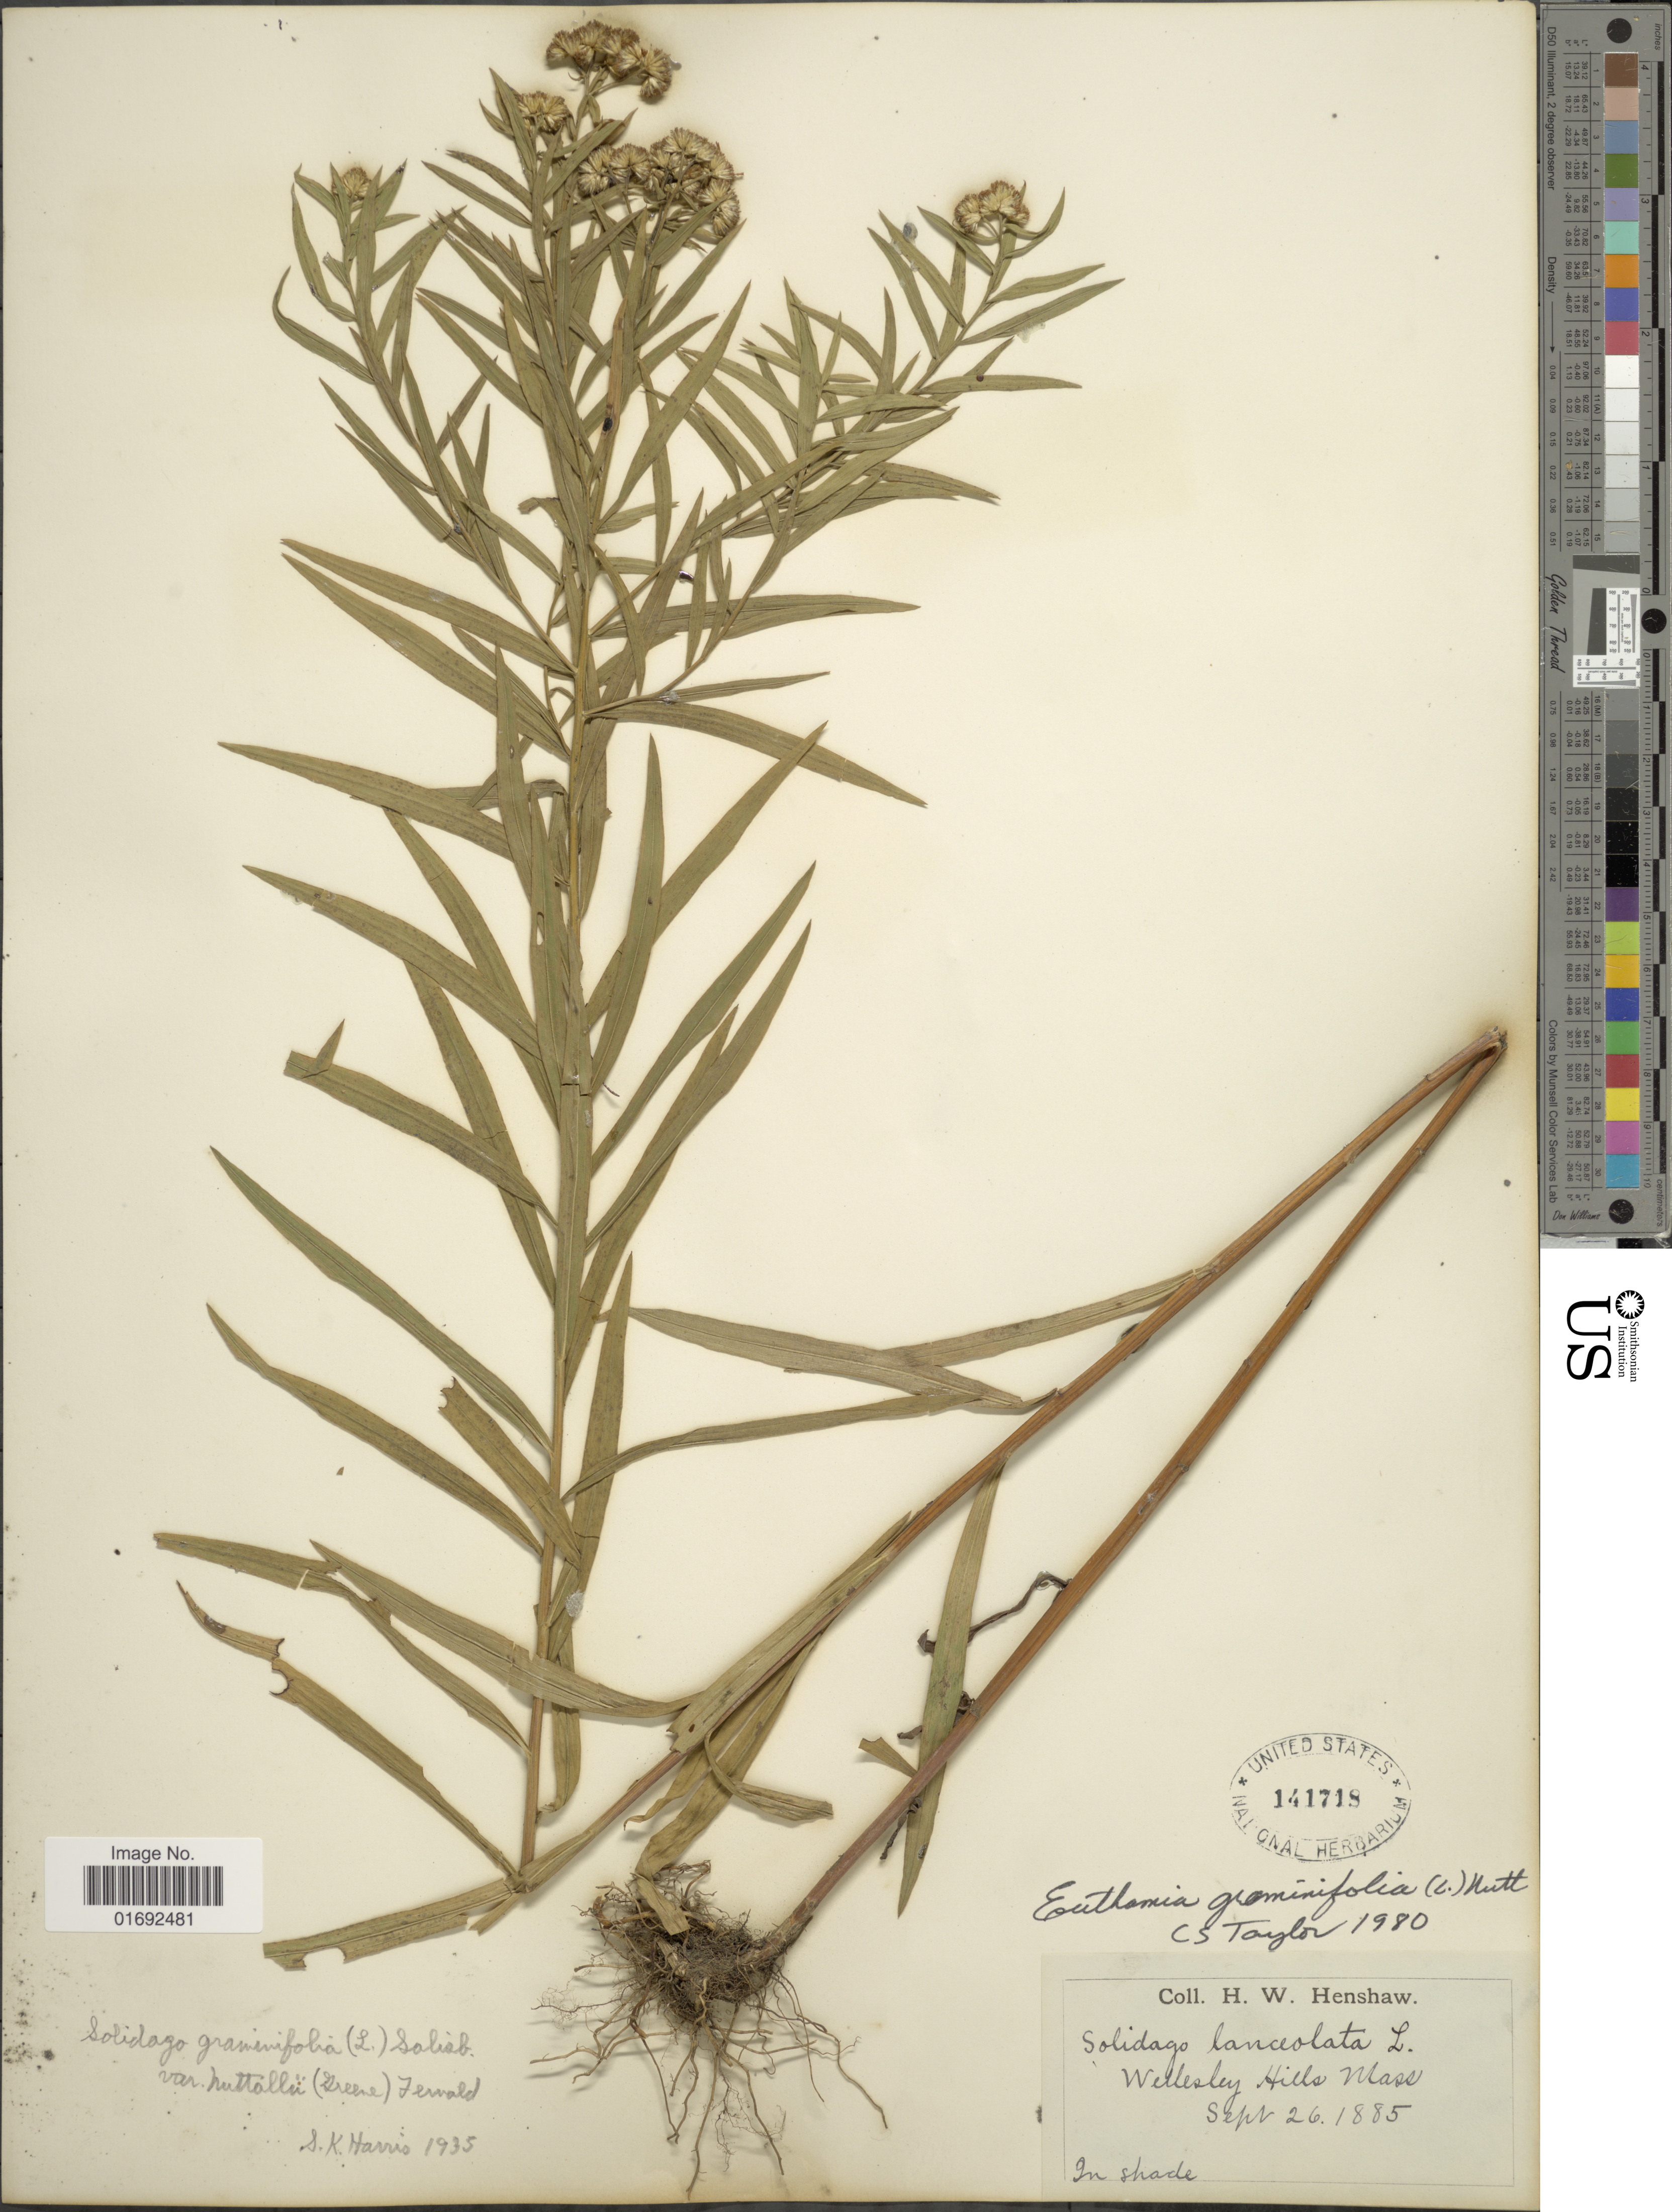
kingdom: Plantae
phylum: Tracheophyta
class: Magnoliopsida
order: Asterales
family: Asteraceae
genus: Euthamia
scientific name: Euthamia graminifolia var. nuttalii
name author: (S.W. Greene) W. Stone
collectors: H. Henshaw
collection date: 1885-09-26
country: United States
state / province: Massachusetts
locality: Wellesley Hills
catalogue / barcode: US 141718